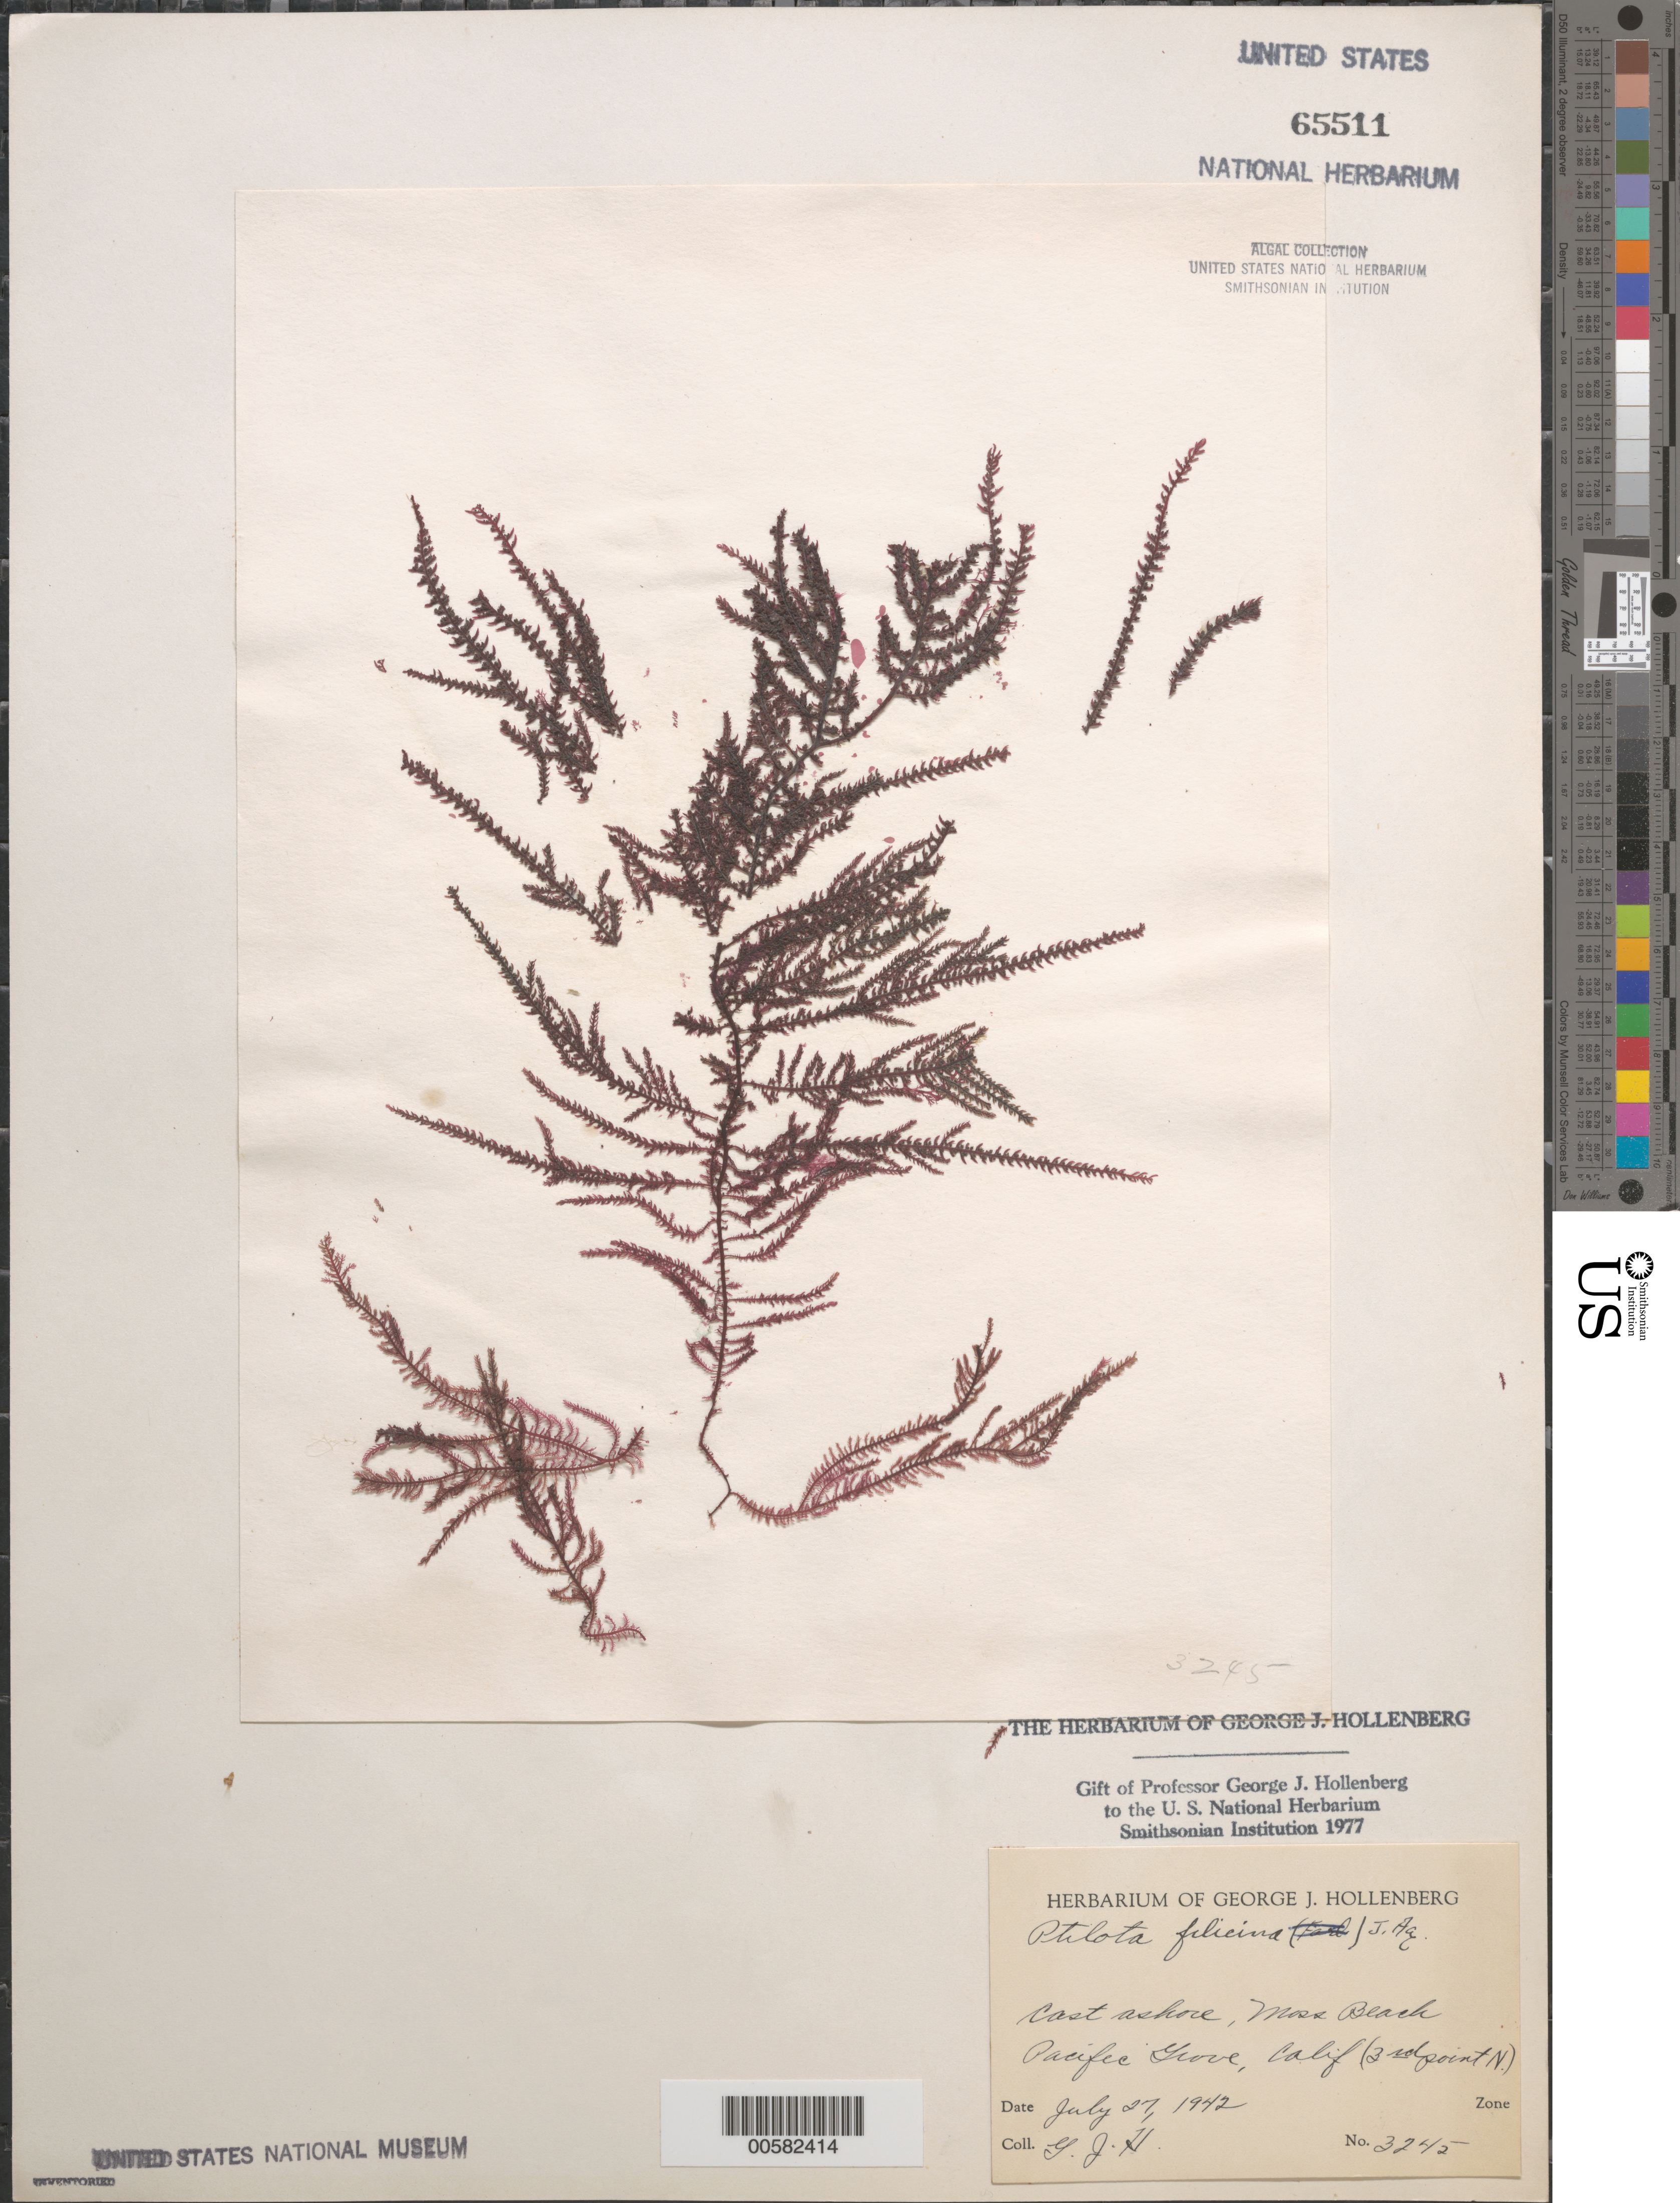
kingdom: Plantae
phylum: Rhodophyta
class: Florideophyceae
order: Ceramiales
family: Wrangeliaceae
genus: Ptilota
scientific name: Ptilota filicina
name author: J. Agardh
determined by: Hollenberg, George J.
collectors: G. Hollenberg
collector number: GJH 3245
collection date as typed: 27 Jul 1942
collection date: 1942-07-27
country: United States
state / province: California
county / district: Monterey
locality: Pacific Grove, third point north of Moss Beach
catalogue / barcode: US 65511